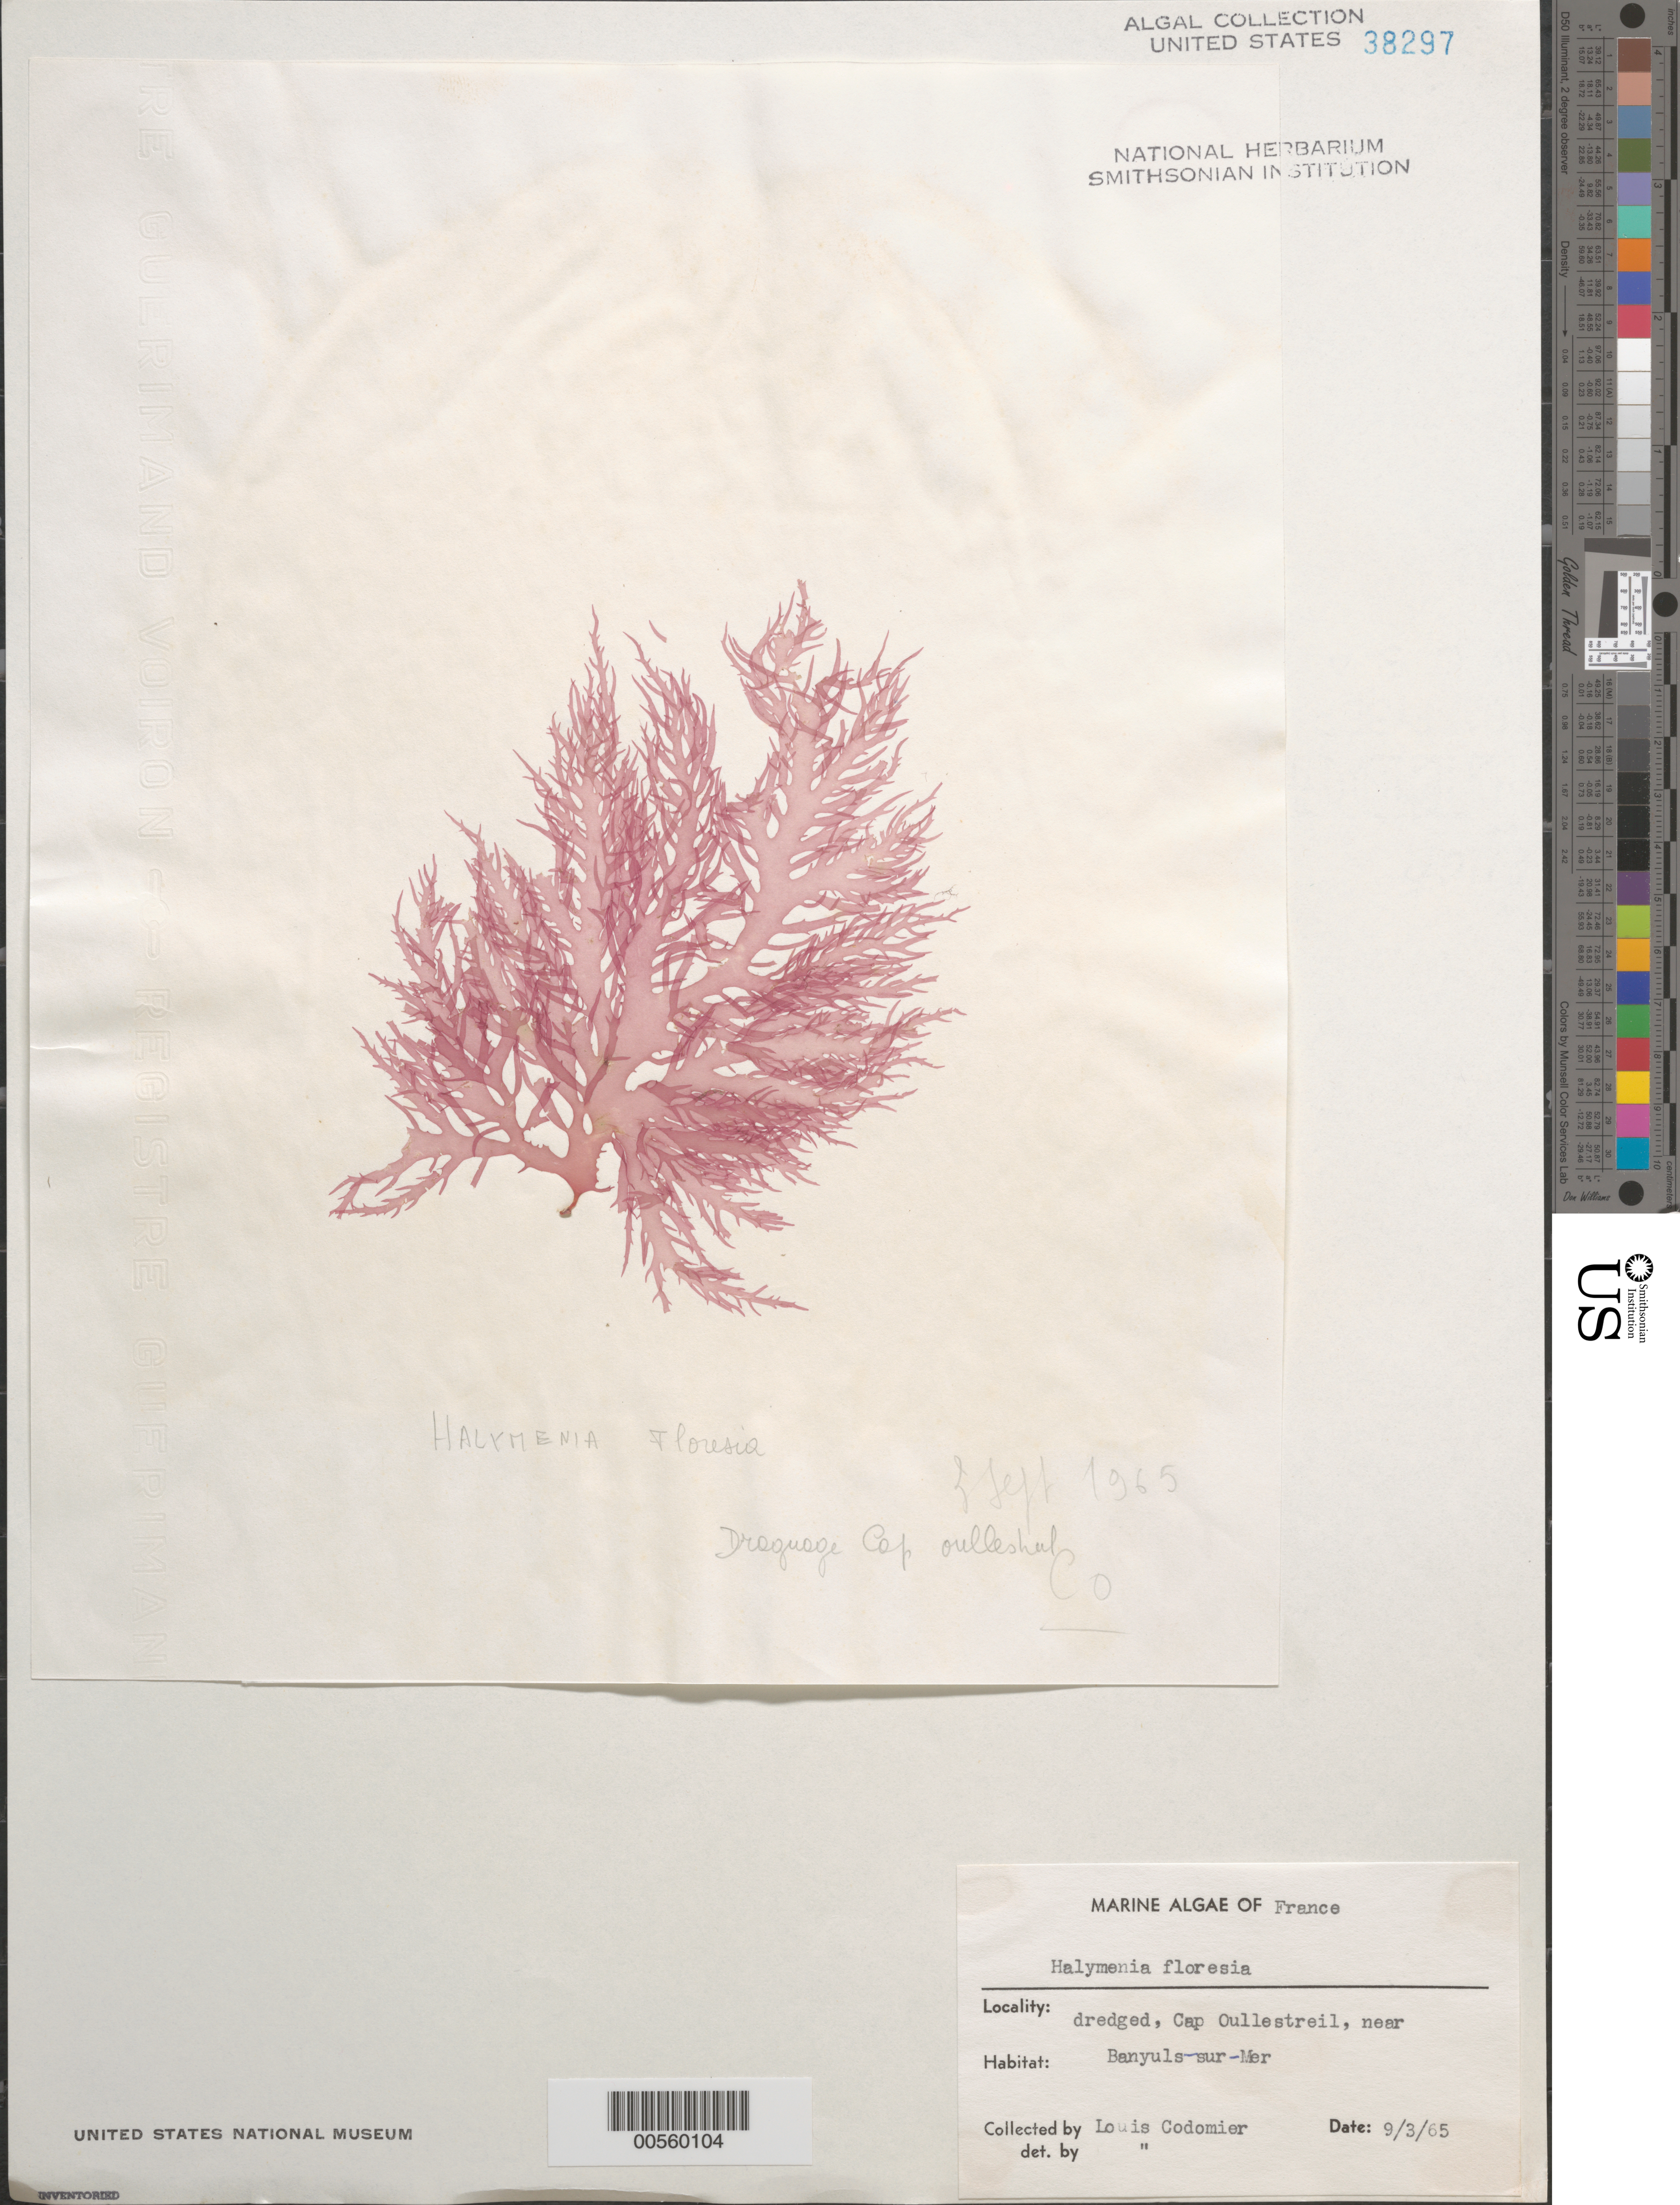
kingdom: Plantae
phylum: Rhodophyta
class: Florideophyceae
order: Halymeniales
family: Halymeniaceae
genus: Halymenia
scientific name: Halymenia floresii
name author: (Clemente) C. Agardh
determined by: Codomier, L.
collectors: L. Codomier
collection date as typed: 03 Sep 1965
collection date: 1965-09-03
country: France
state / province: Occitanie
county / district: Pyrénées-Orientales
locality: Cap Oullestreil, near Banyuls-sur-Mer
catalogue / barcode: US 38297